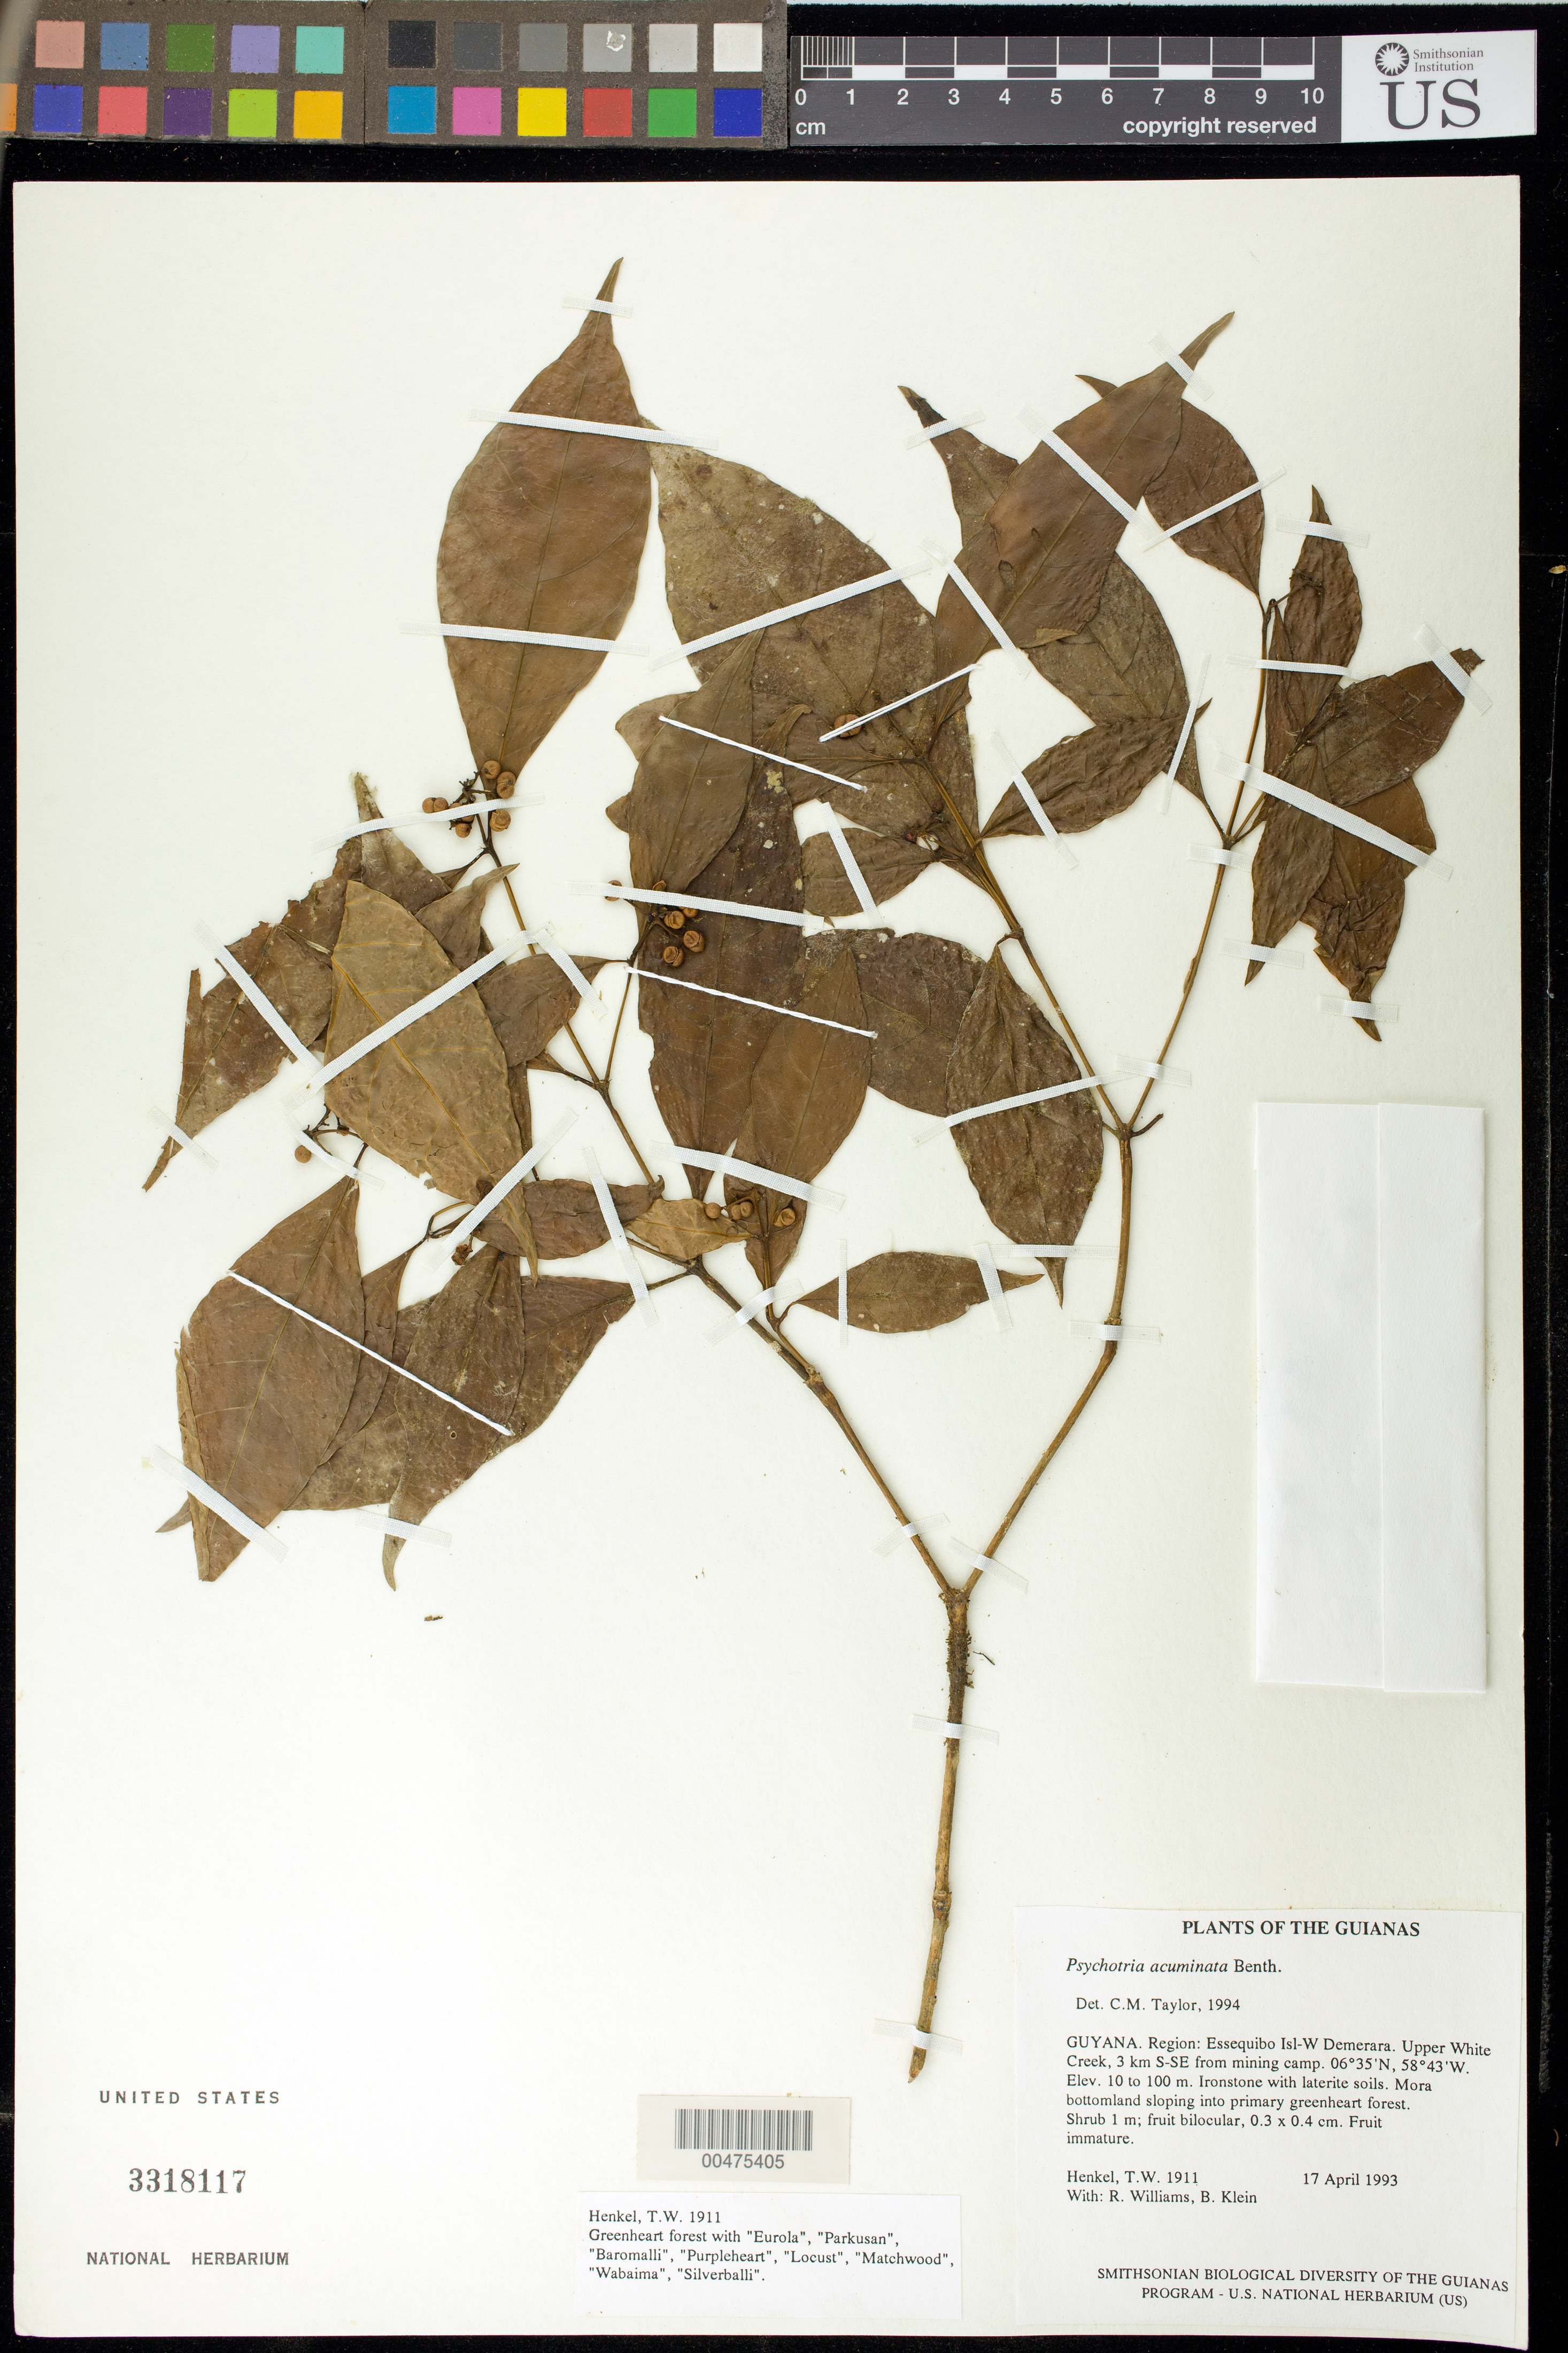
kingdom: Plantae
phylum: Tracheophyta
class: Magnoliopsida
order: Gentianales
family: Rubiaceae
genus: Palicourea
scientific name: Palicourea acuminata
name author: (Benth.) Borhidi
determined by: Kirkbride, J. H., Jr.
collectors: T. Henkel, R. Williams & B. Klein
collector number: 1911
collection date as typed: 17 April 1993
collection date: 1993-04-17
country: Guyana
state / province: Essequibo Isl-W. Demerara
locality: Upper White Creek, 3 km S-SE from mining camp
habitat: Ironstone with laterite soils. Mora bottomland sloping into primary greenheart forest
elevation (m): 10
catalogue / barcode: US 3318117